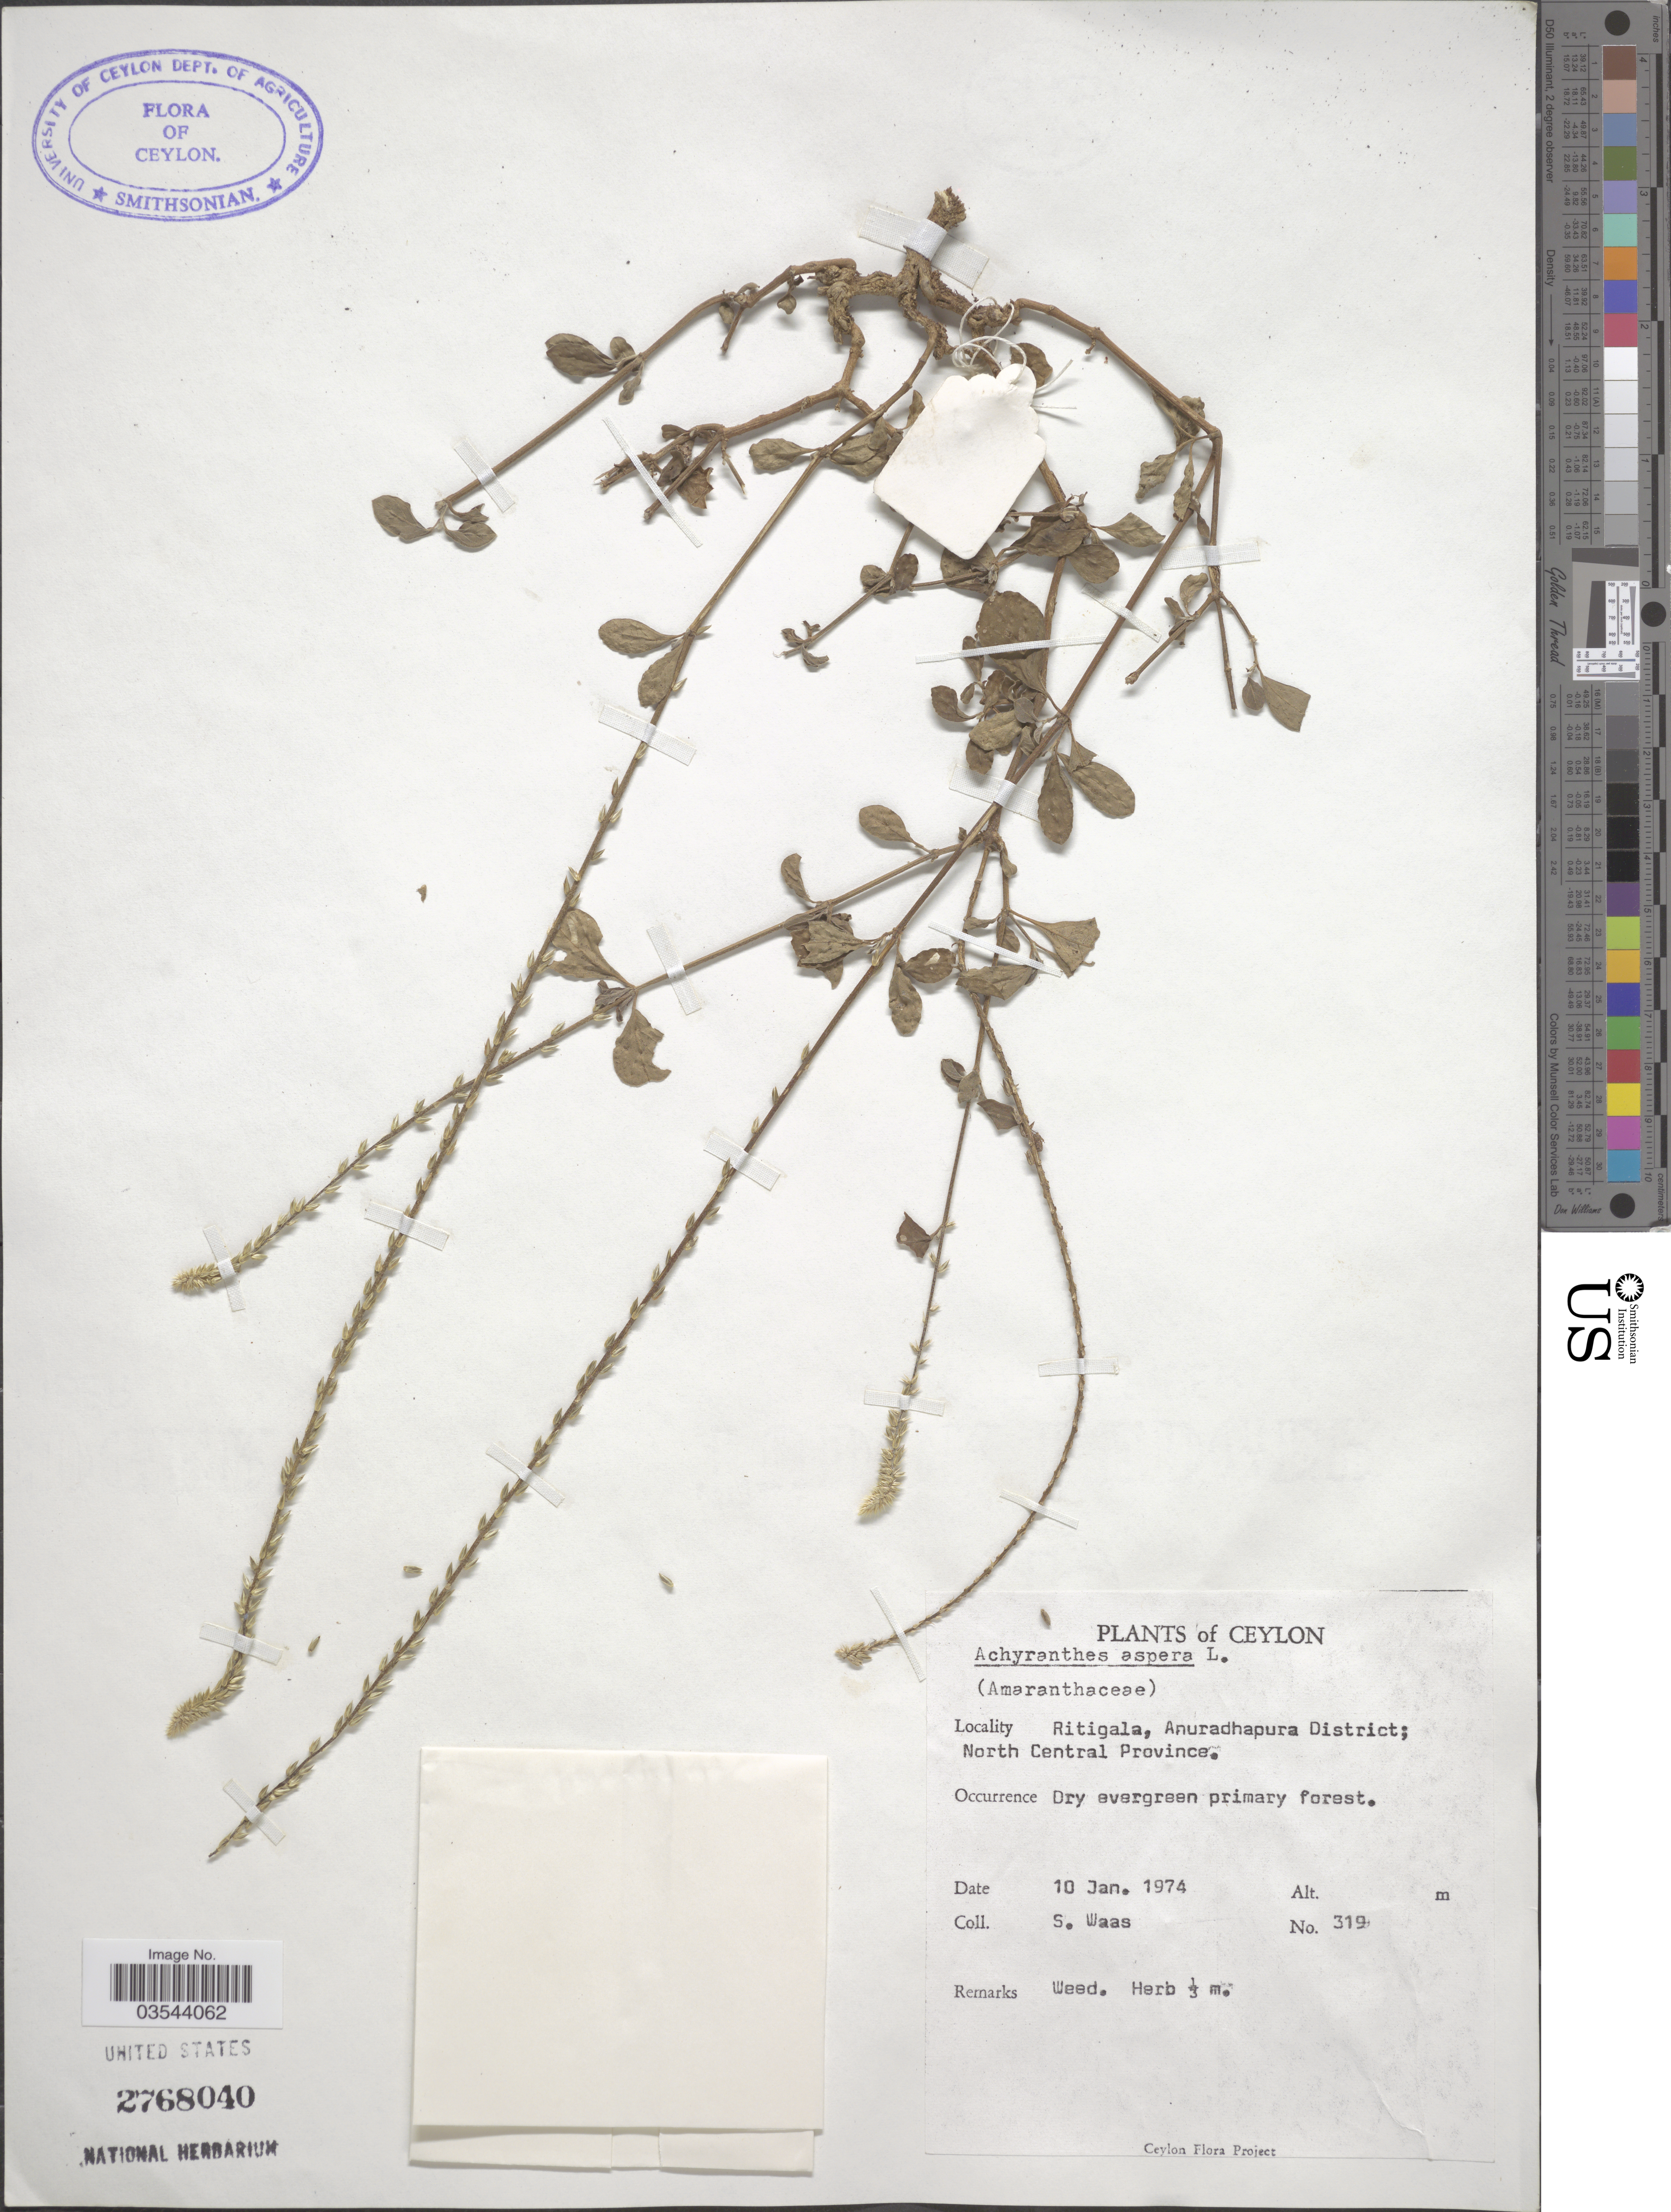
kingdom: Plantae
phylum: Tracheophyta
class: Magnoliopsida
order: Caryophyllales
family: Amaranthaceae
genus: Achyranthes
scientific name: Achyranthes aspera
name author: L.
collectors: S. Waas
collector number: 319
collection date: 1974-01-10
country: Sri Lanka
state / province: North Central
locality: Ceylon. Ritigala, Anuradhapura District.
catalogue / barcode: US 2768040